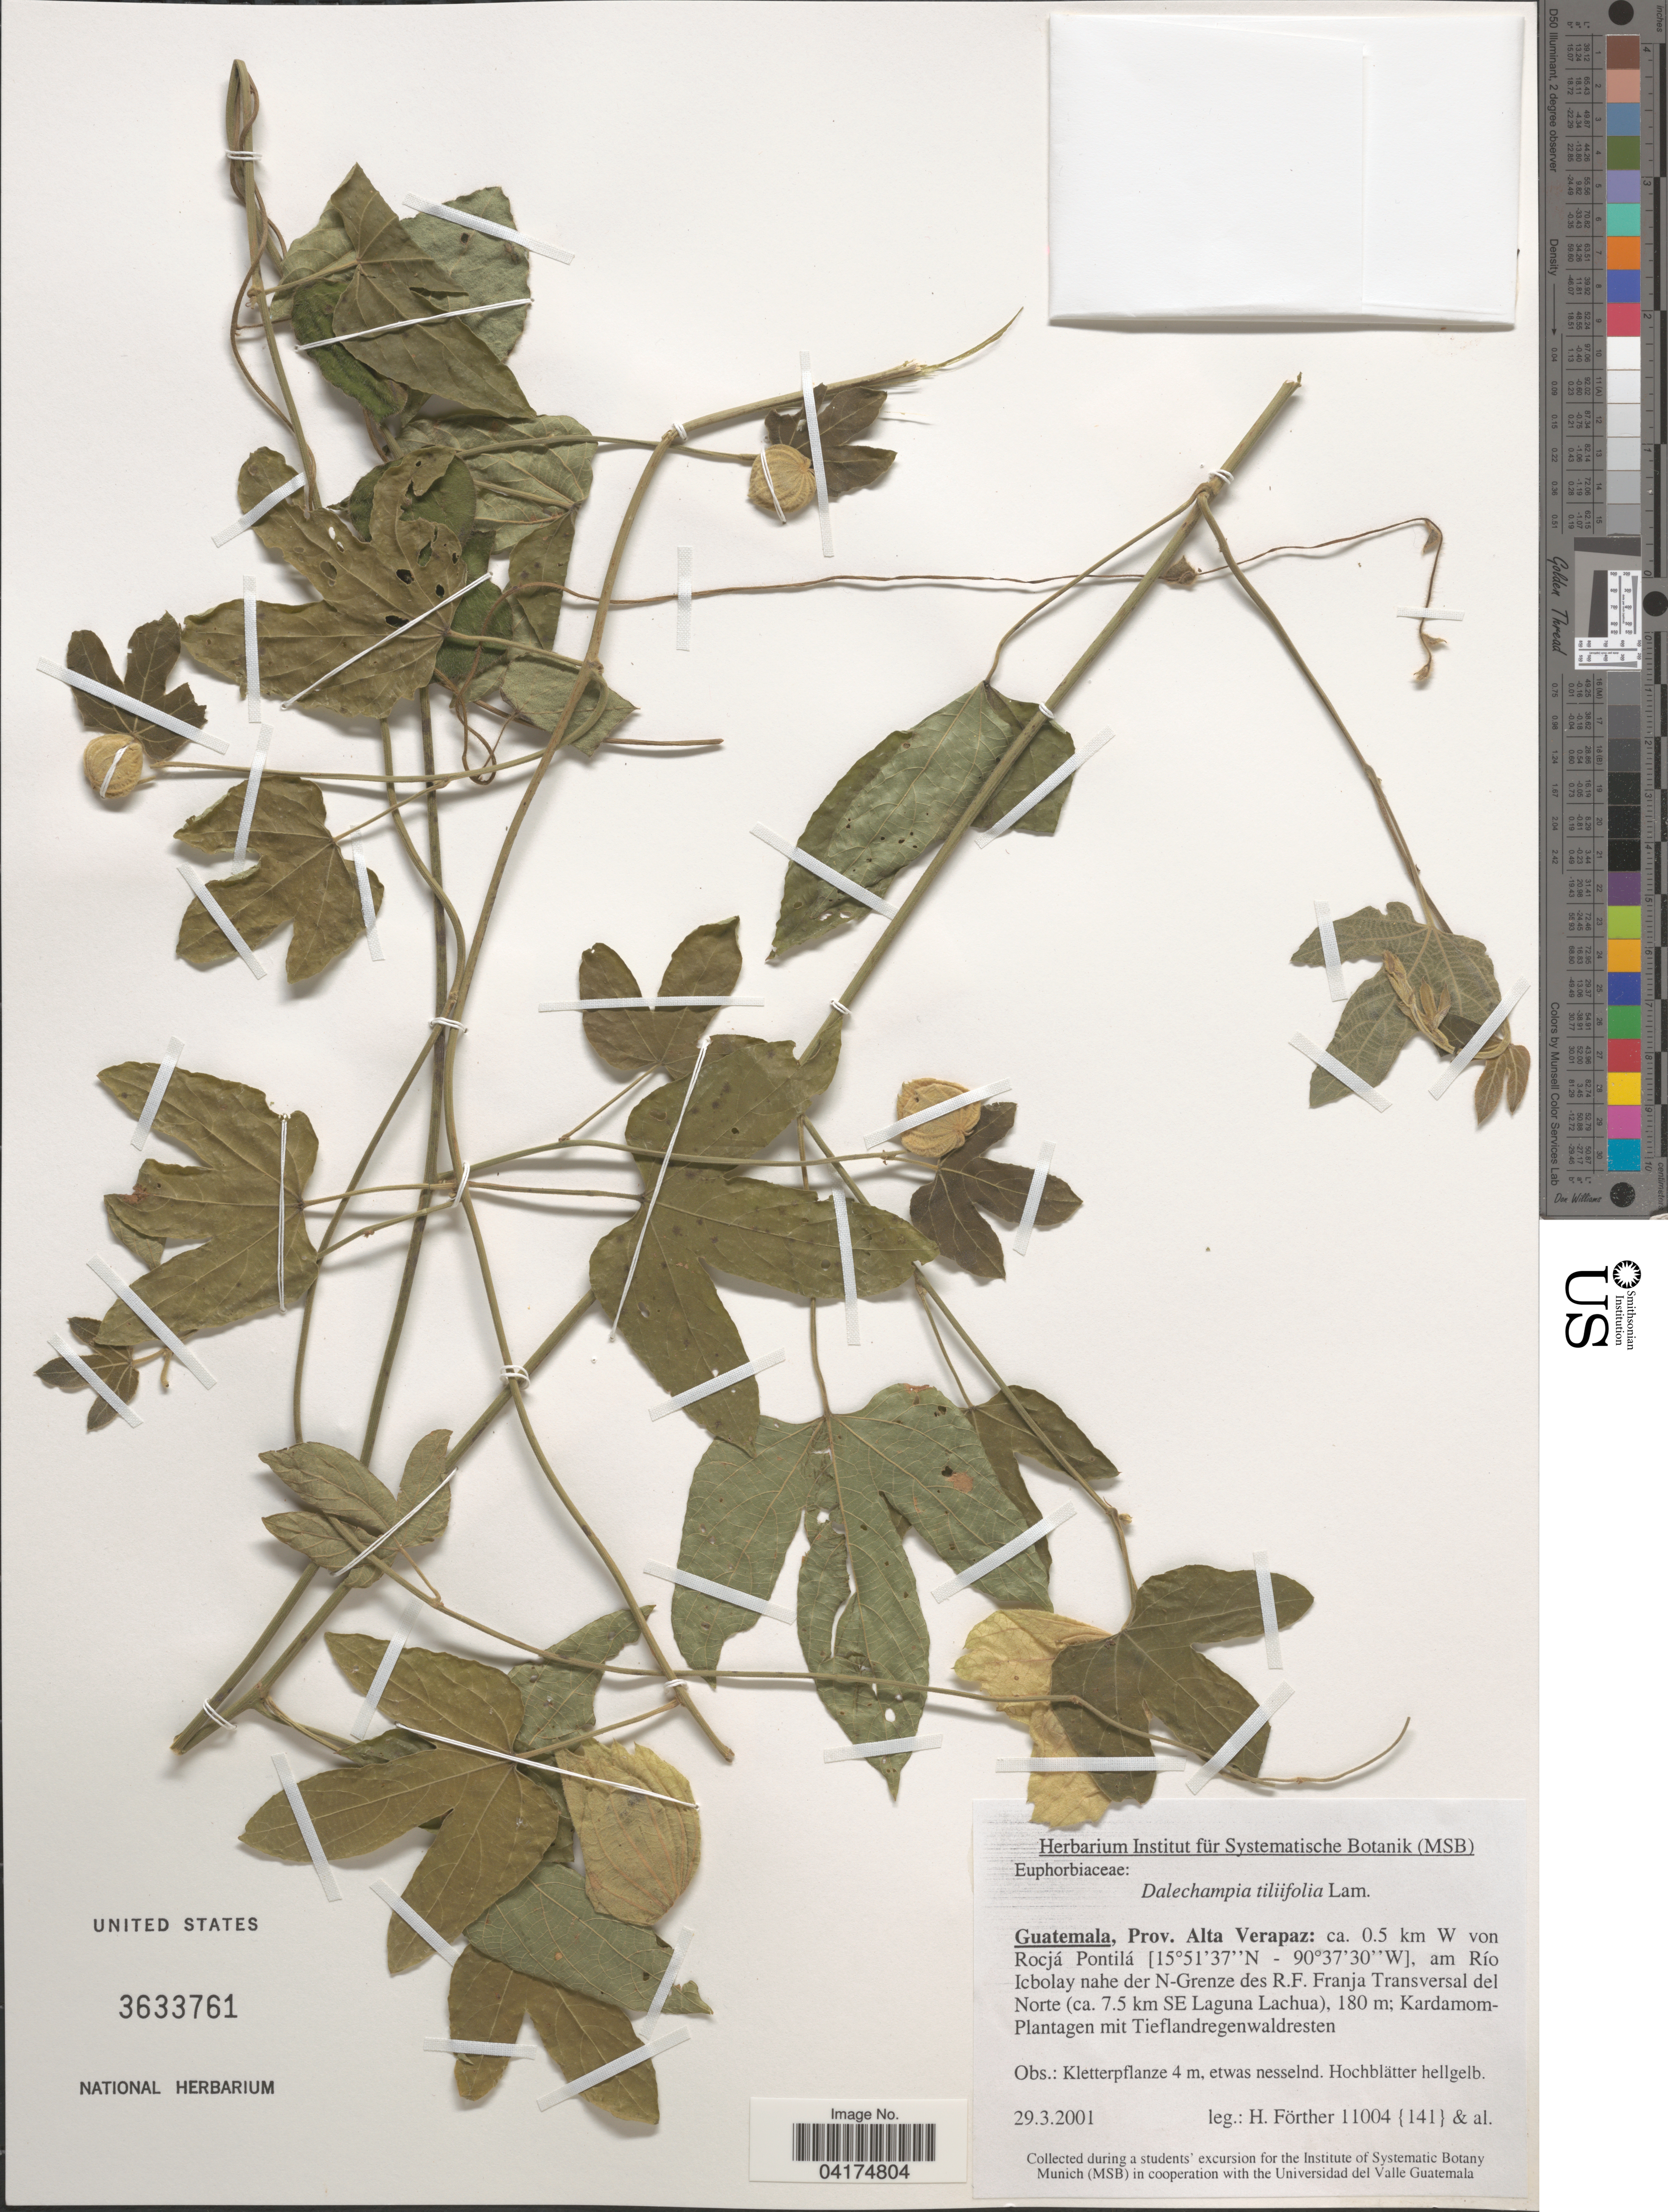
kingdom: Plantae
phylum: Tracheophyta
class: Magnoliopsida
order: Malpighiales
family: Euphorbiaceae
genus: Dalechampia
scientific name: Dalechampia tiliifolia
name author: Lam.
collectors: H. Förther & et al.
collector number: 11004(141)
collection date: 2001-03-29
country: Guatemala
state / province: Alta Verapaz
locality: Ca. 0.5 km W von Rocjá Pontilá, am Río Icbolay nahe der N-Grenze des R. F. Franja Transversal del Norte (ca. 7.5 km SE Laguna Lachua); Kardamom-Plantagen mit Tieflandregenwaldresten.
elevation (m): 180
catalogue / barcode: US 3633761